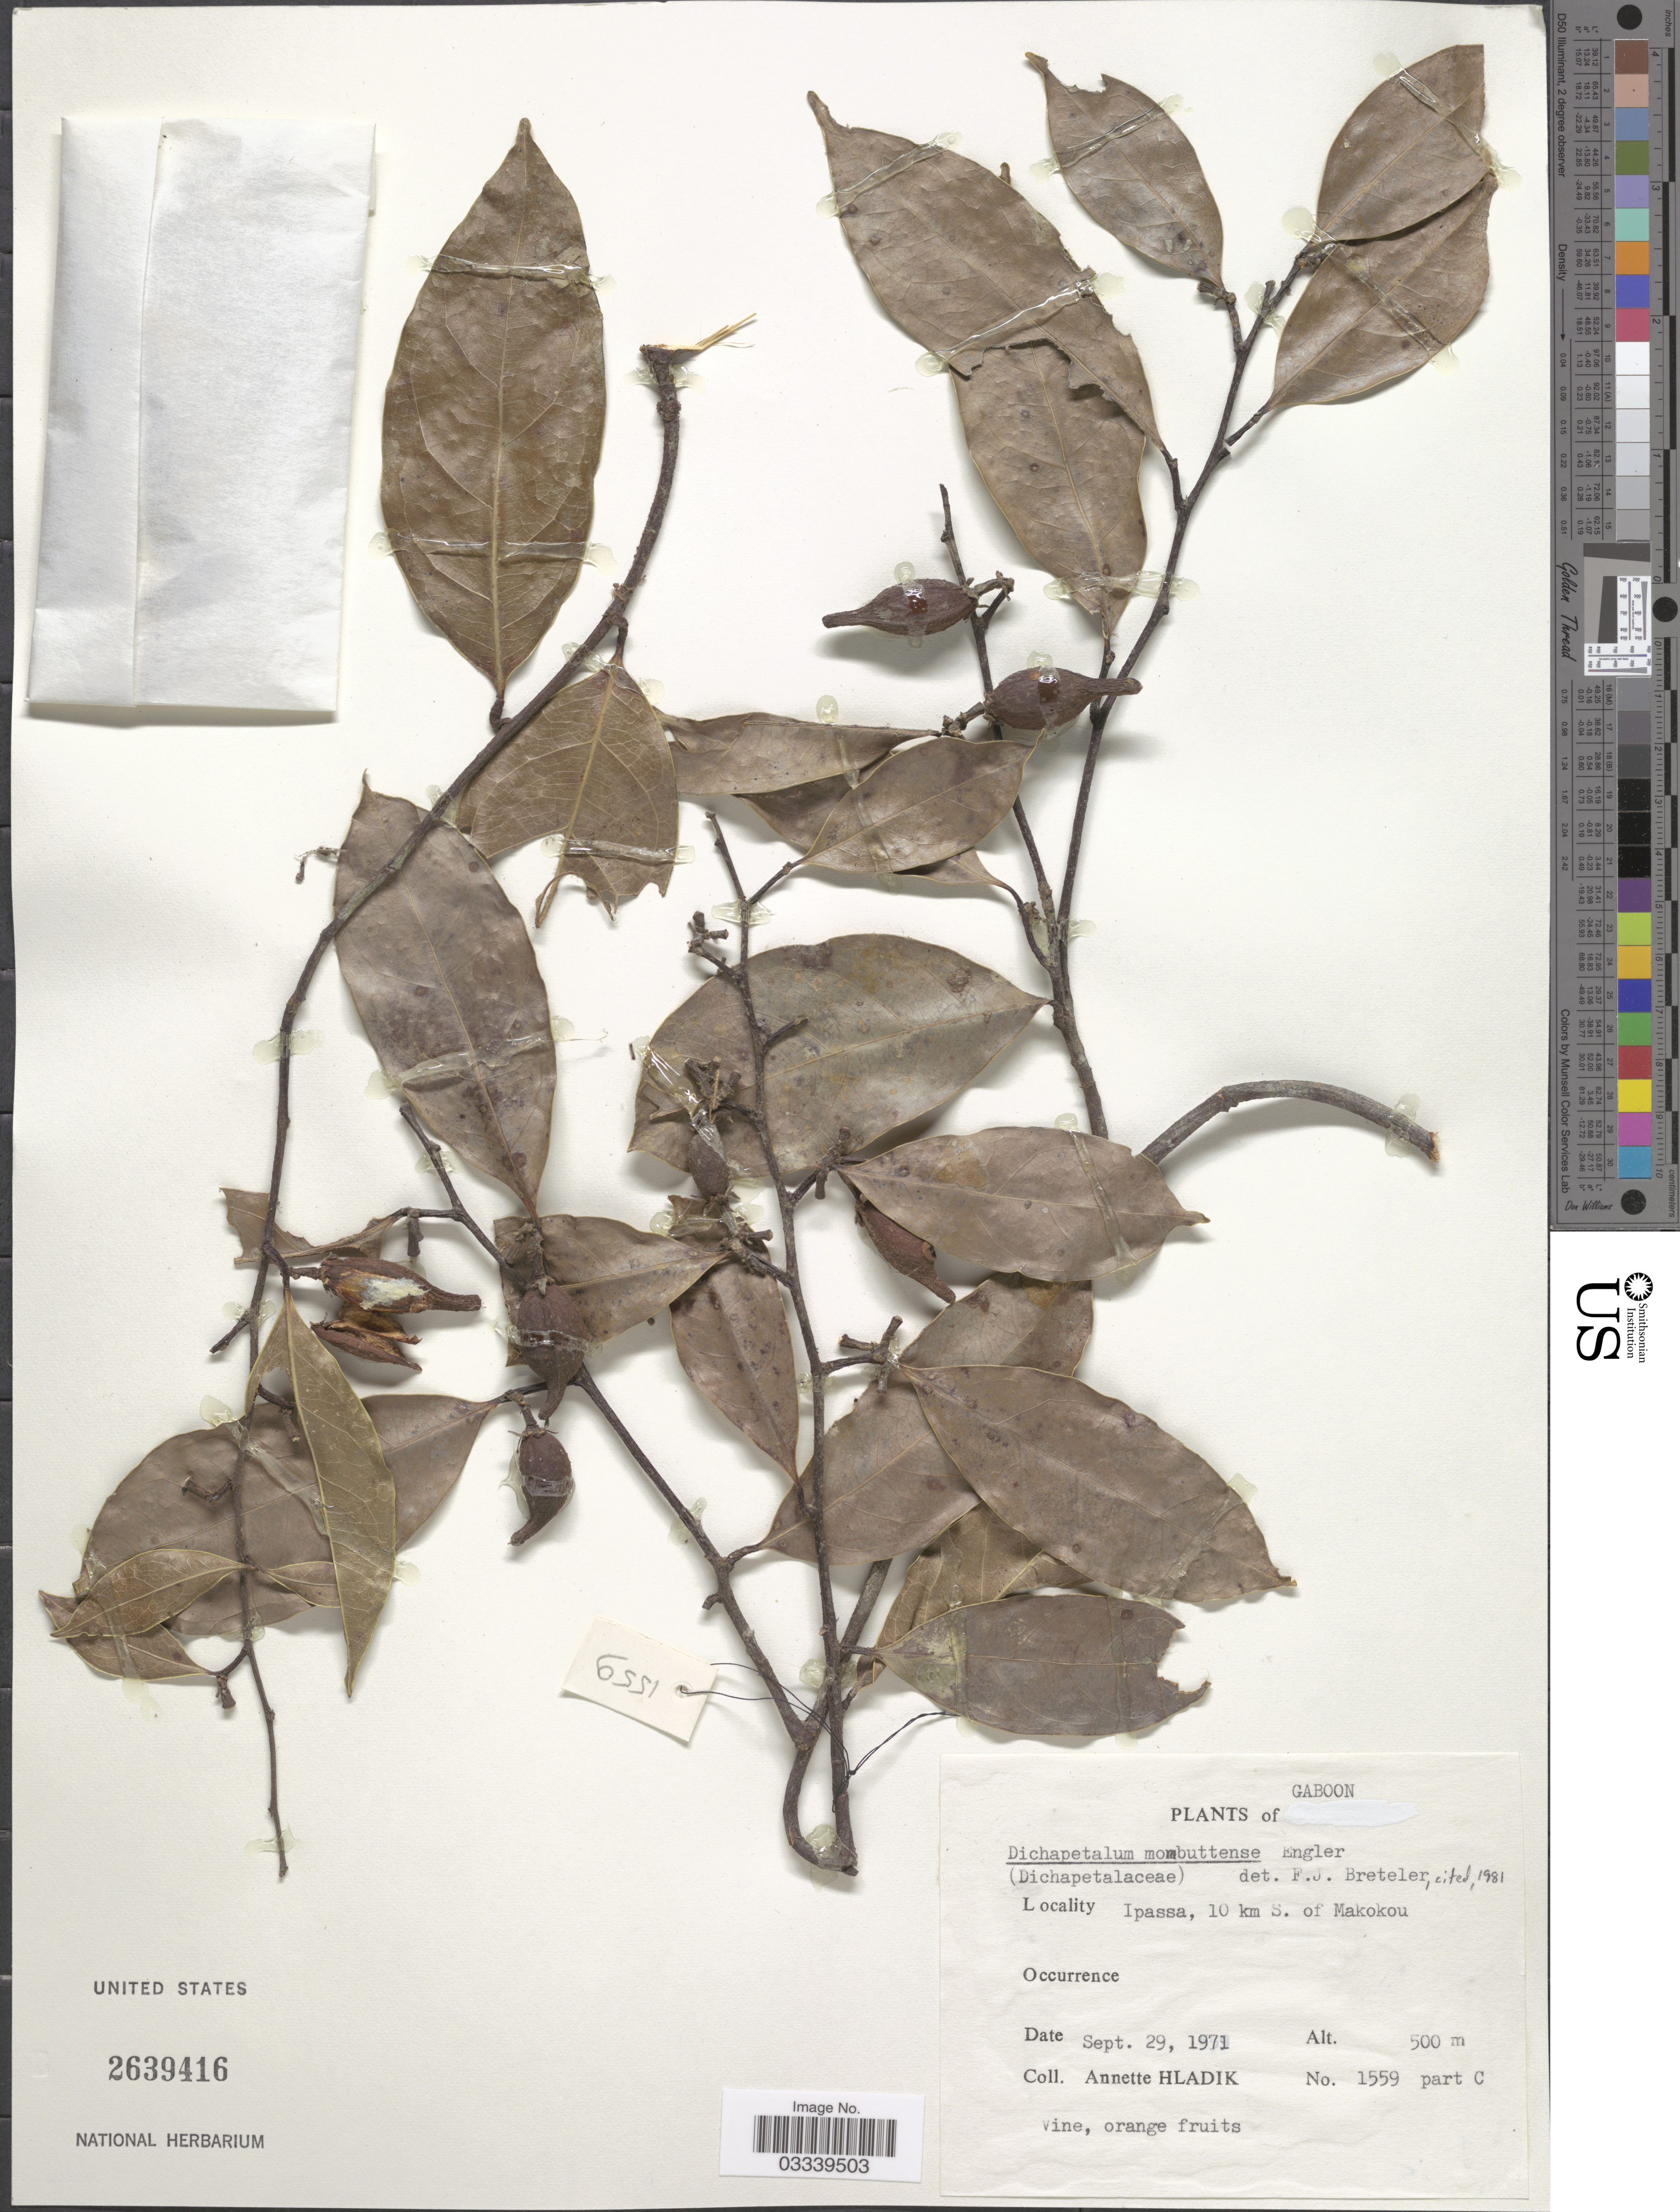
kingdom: Plantae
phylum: Tracheophyta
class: Magnoliopsida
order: Malpighiales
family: Dichapetalaceae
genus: Dichapetalum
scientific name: Dichapetalum mombuttense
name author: Engl.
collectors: A. Hladik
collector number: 1559 part C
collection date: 1971-09-29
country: Gabon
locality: Gaboon. Ipassa, 10 km S. of Makokou.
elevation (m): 500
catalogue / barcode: US 2639416